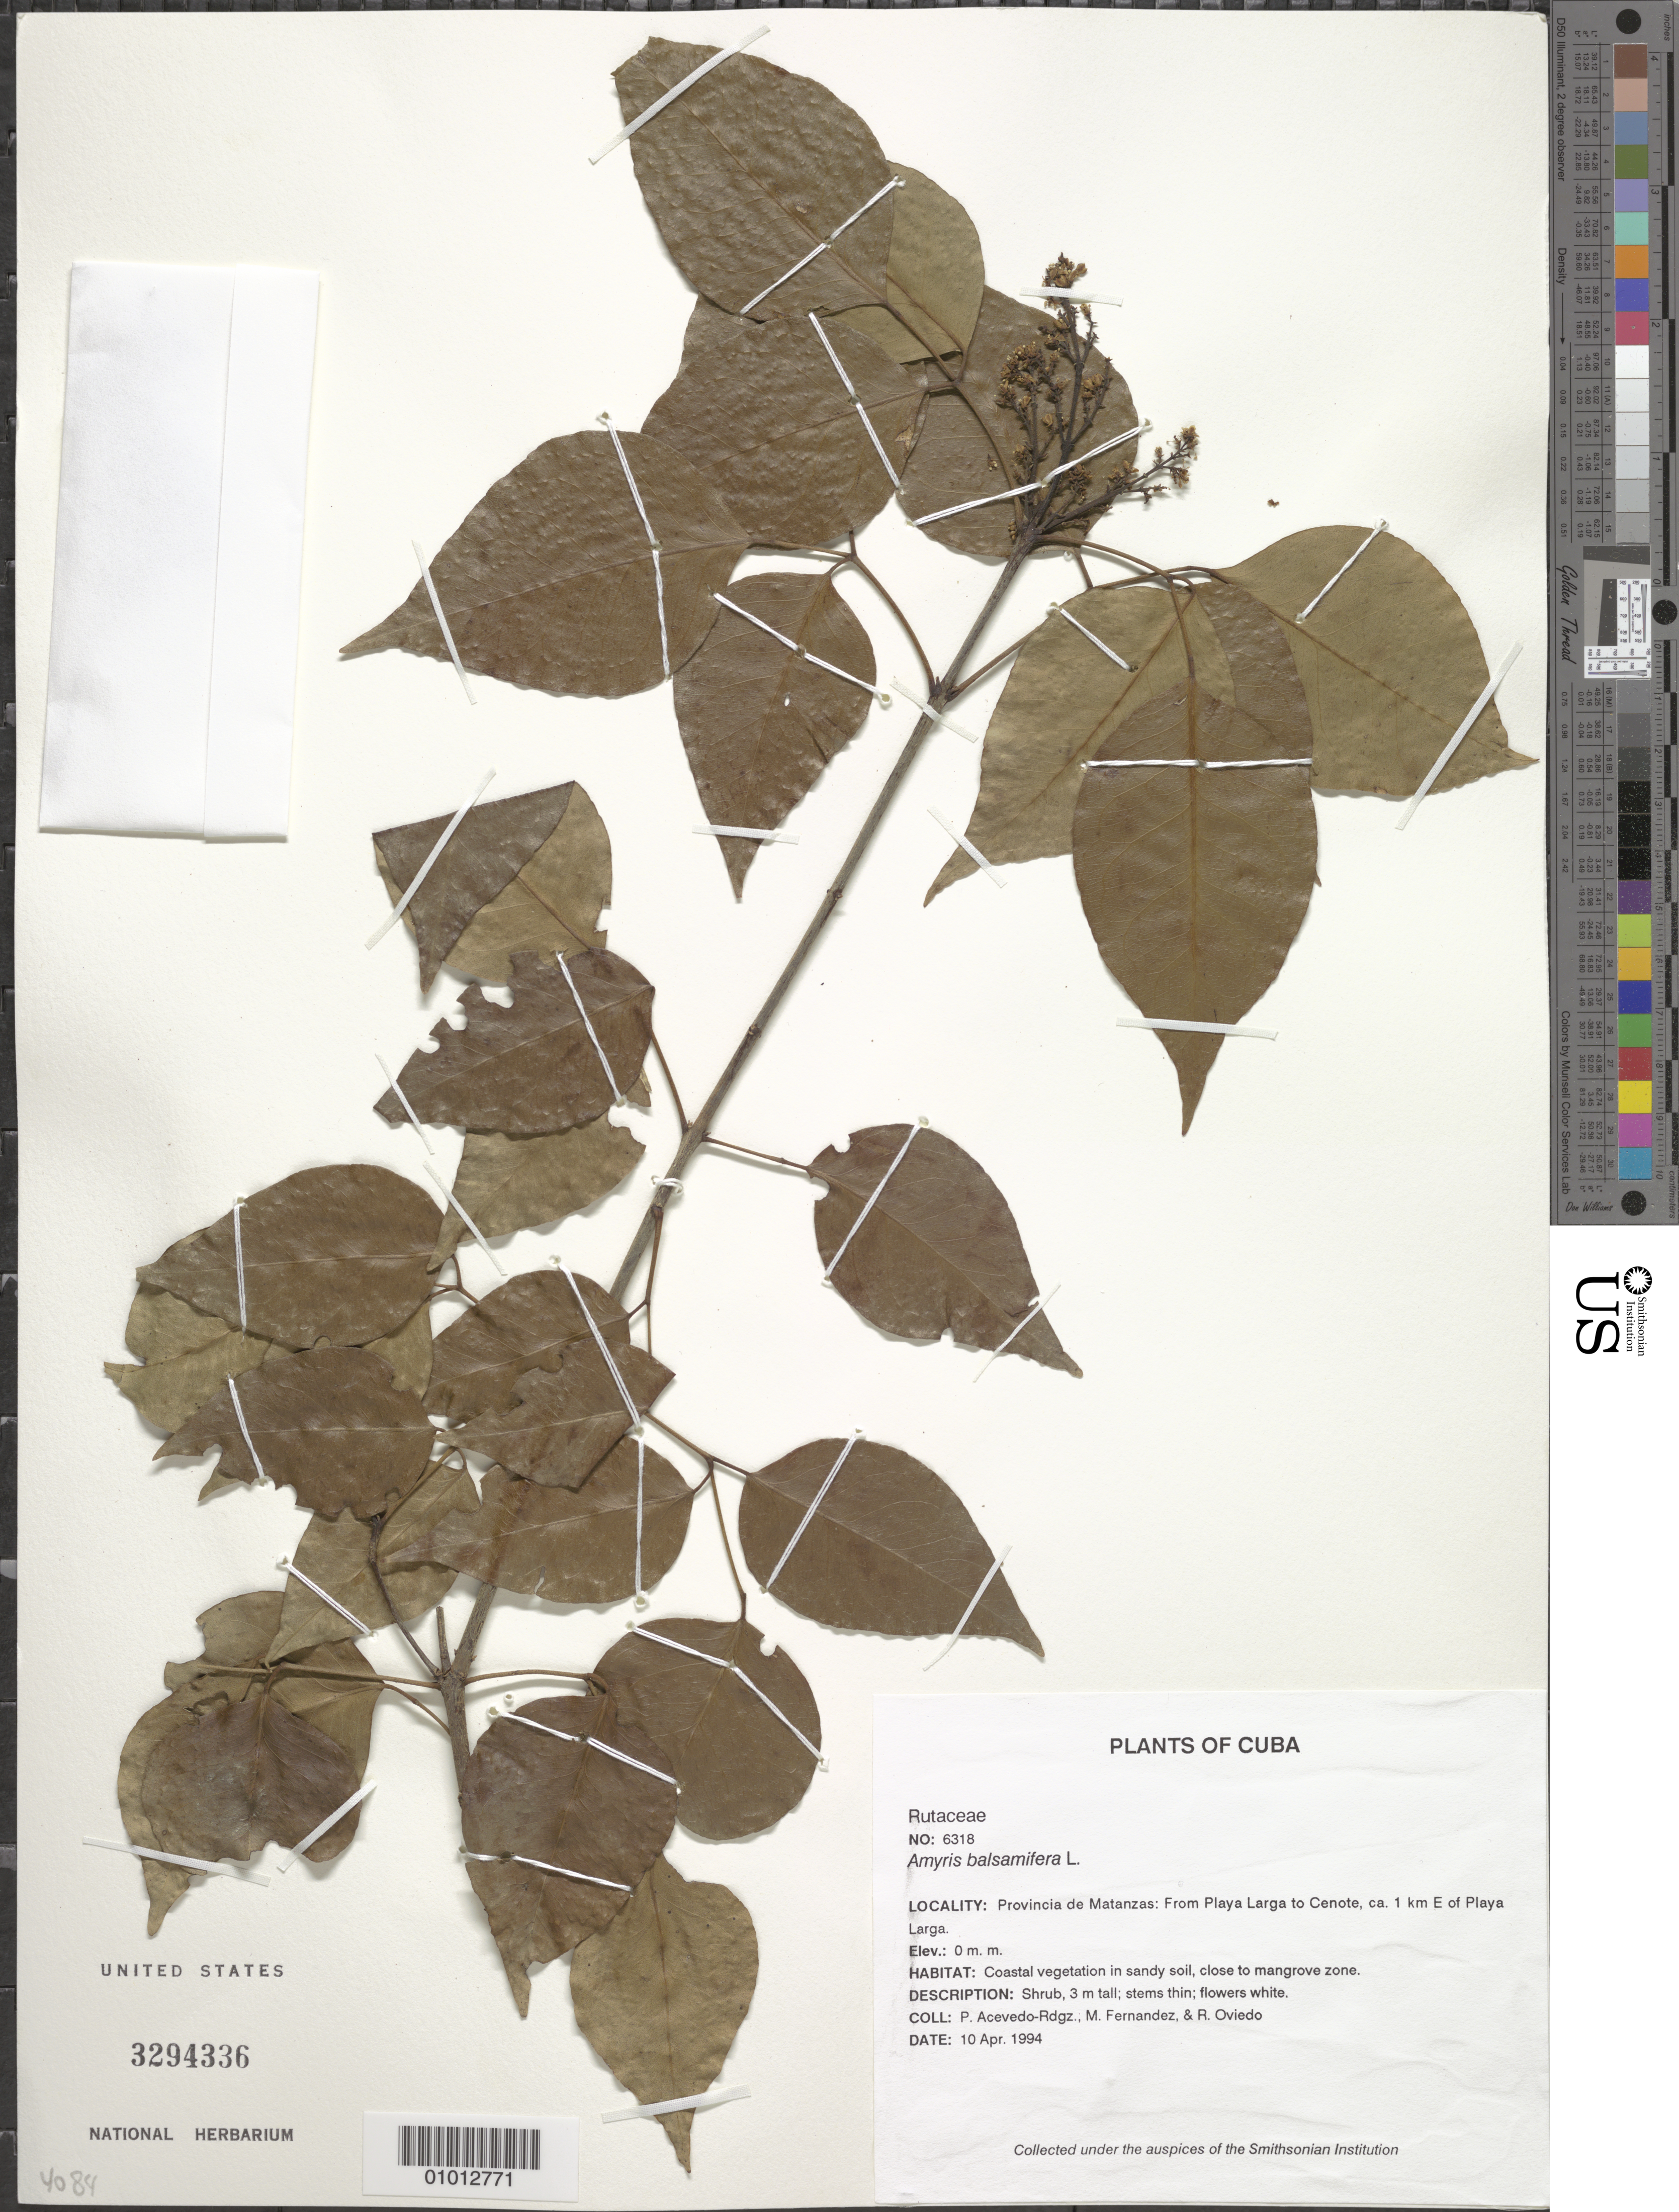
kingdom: Plantae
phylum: Tracheophyta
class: Magnoliopsida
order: Sapindales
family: Rutaceae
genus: Amyris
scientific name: Amyris balsamifera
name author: L.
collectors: P. Acevedo-Rodr., M. Fernández & R. Oviedo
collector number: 6318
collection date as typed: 10 Apr 1994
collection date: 1994-04-10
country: Cuba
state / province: Matanzas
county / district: Municipio de Ciénaga de Zapata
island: Cuba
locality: From Playa Larga to Cenote, ca 1 km E of Playa Larga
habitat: Coastal vegetation in sandy soil, close to mangrove zone.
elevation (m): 0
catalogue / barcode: US 3294336